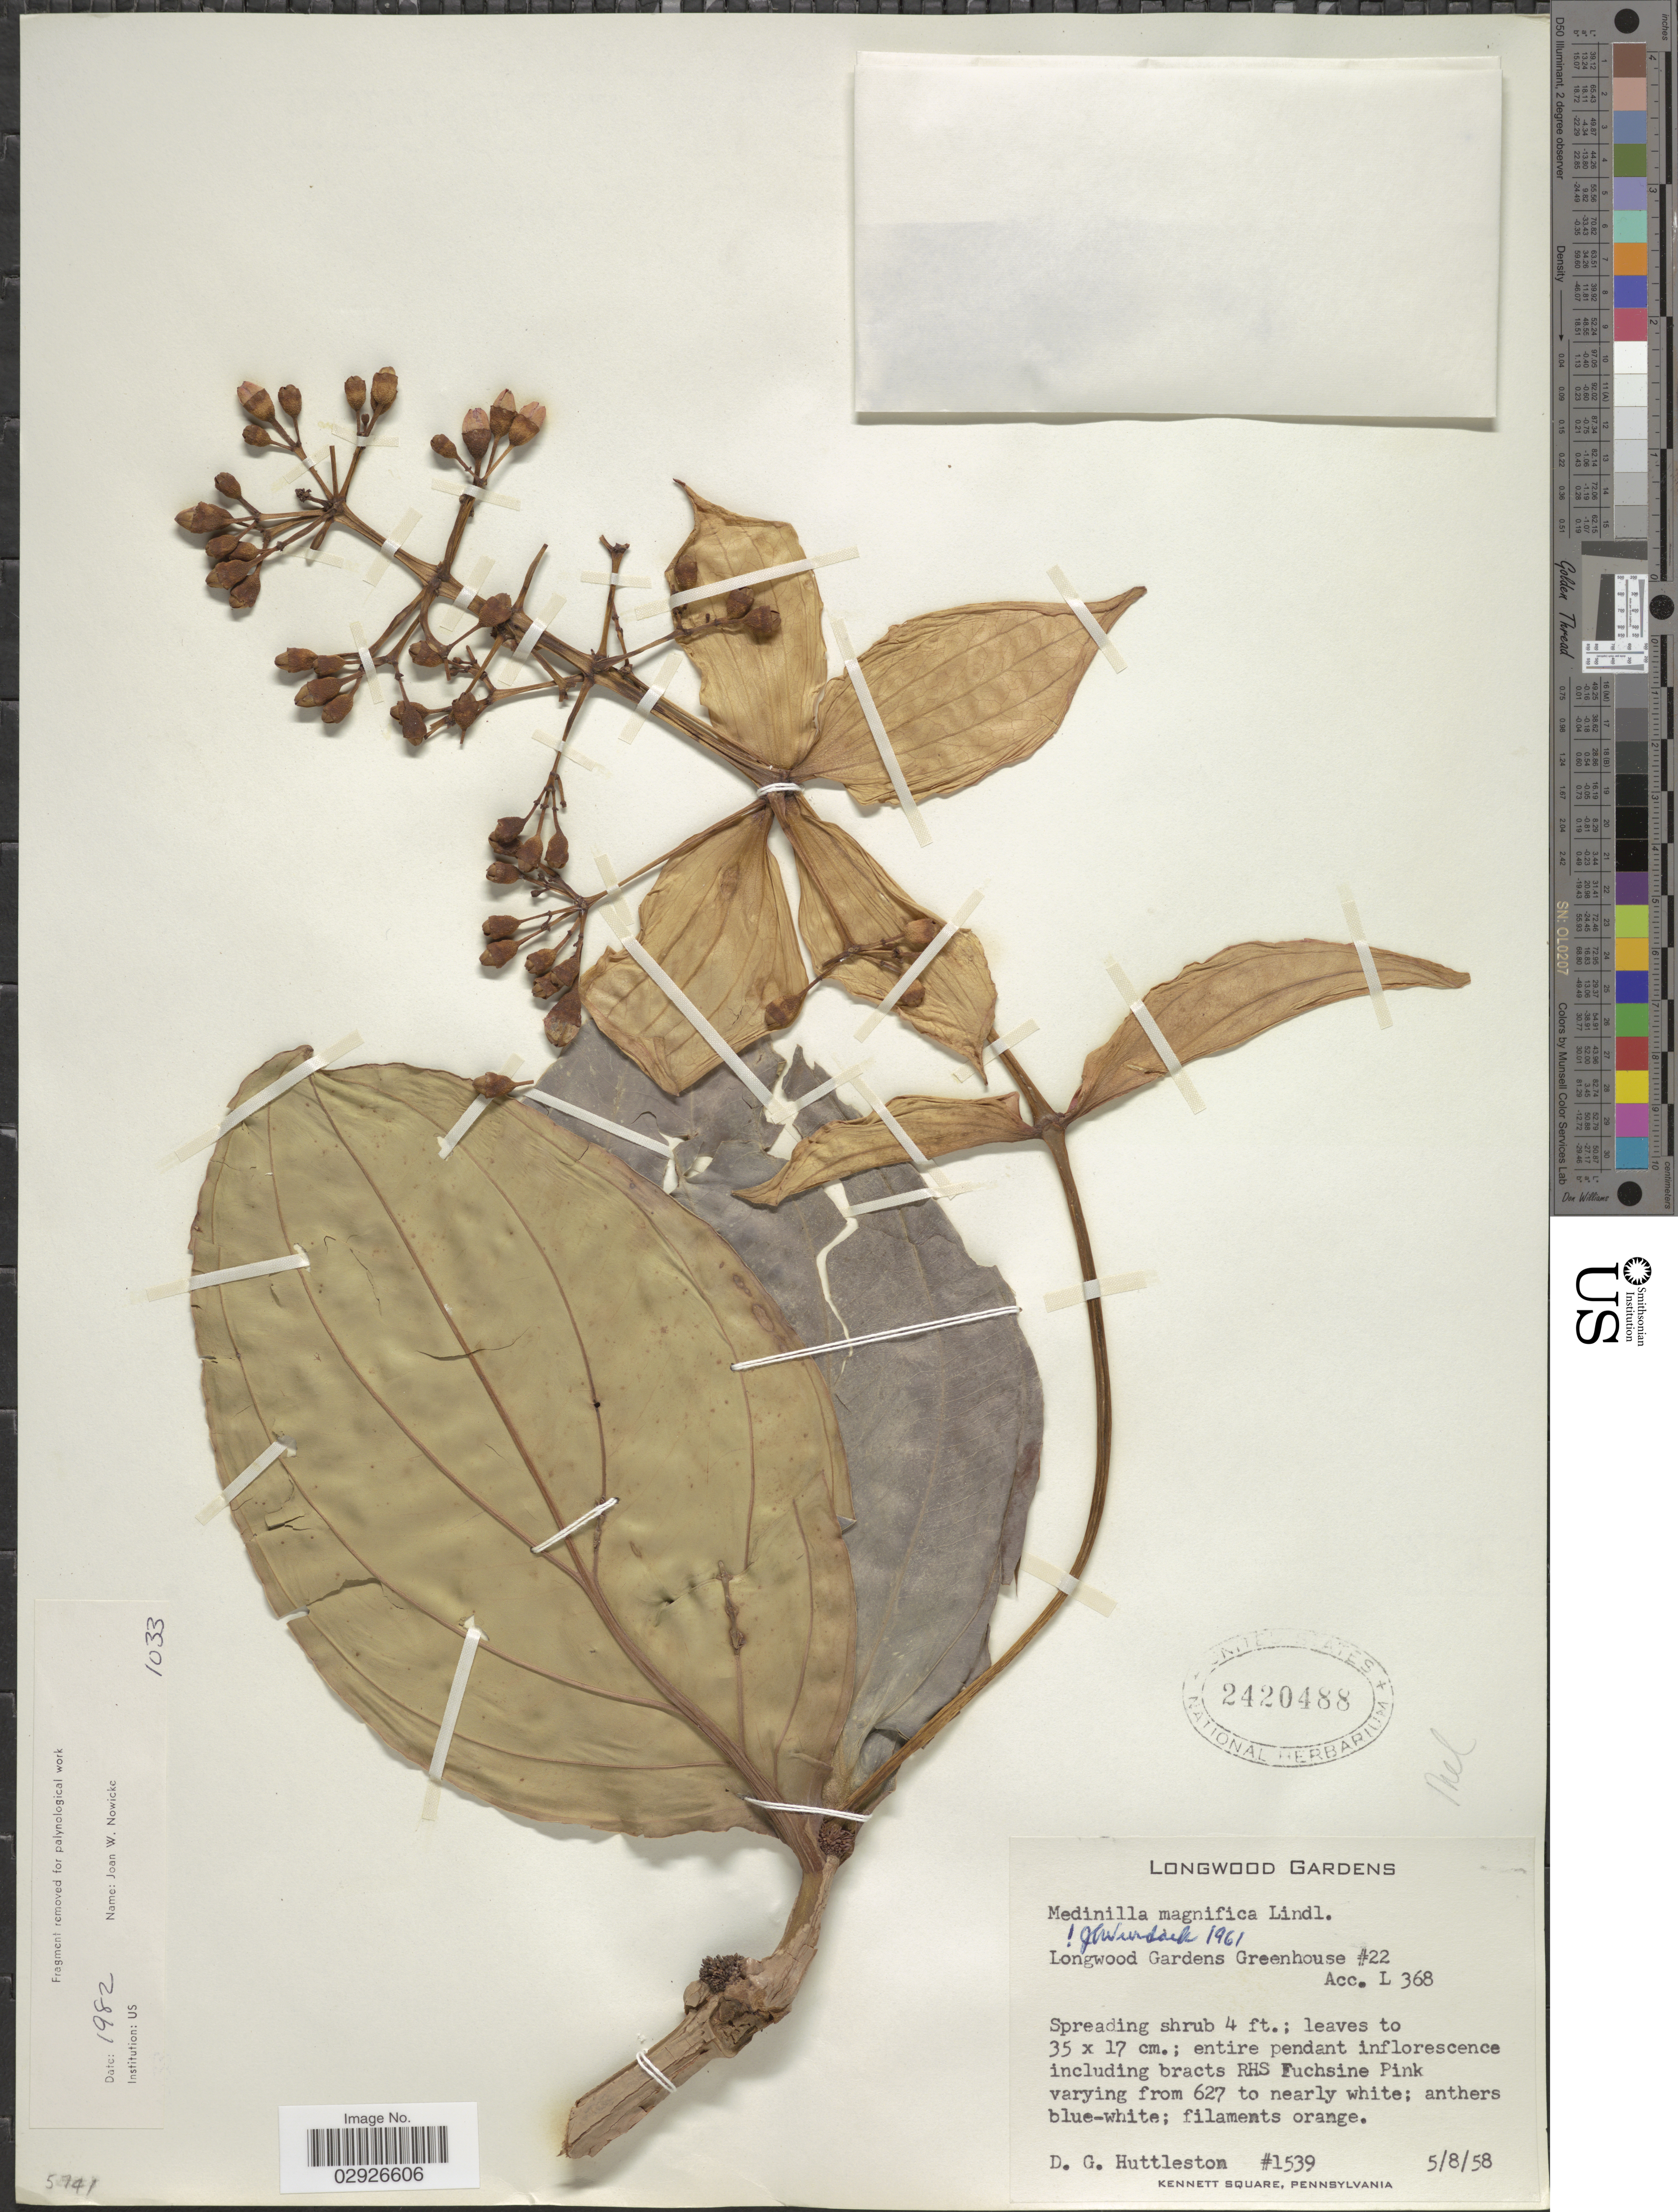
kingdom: Plantae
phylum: Tracheophyta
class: Magnoliopsida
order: Myrtales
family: Melastomataceae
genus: Medinilla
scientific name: Medinilla magnifica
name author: Lindl.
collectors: D. G. Huttleston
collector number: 1539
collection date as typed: Transcribed d/m/y: 8/5/58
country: United States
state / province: Pennsylvania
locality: Longwood Gardens. Longwood Gardens Greenhouse #22.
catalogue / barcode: US 2420488